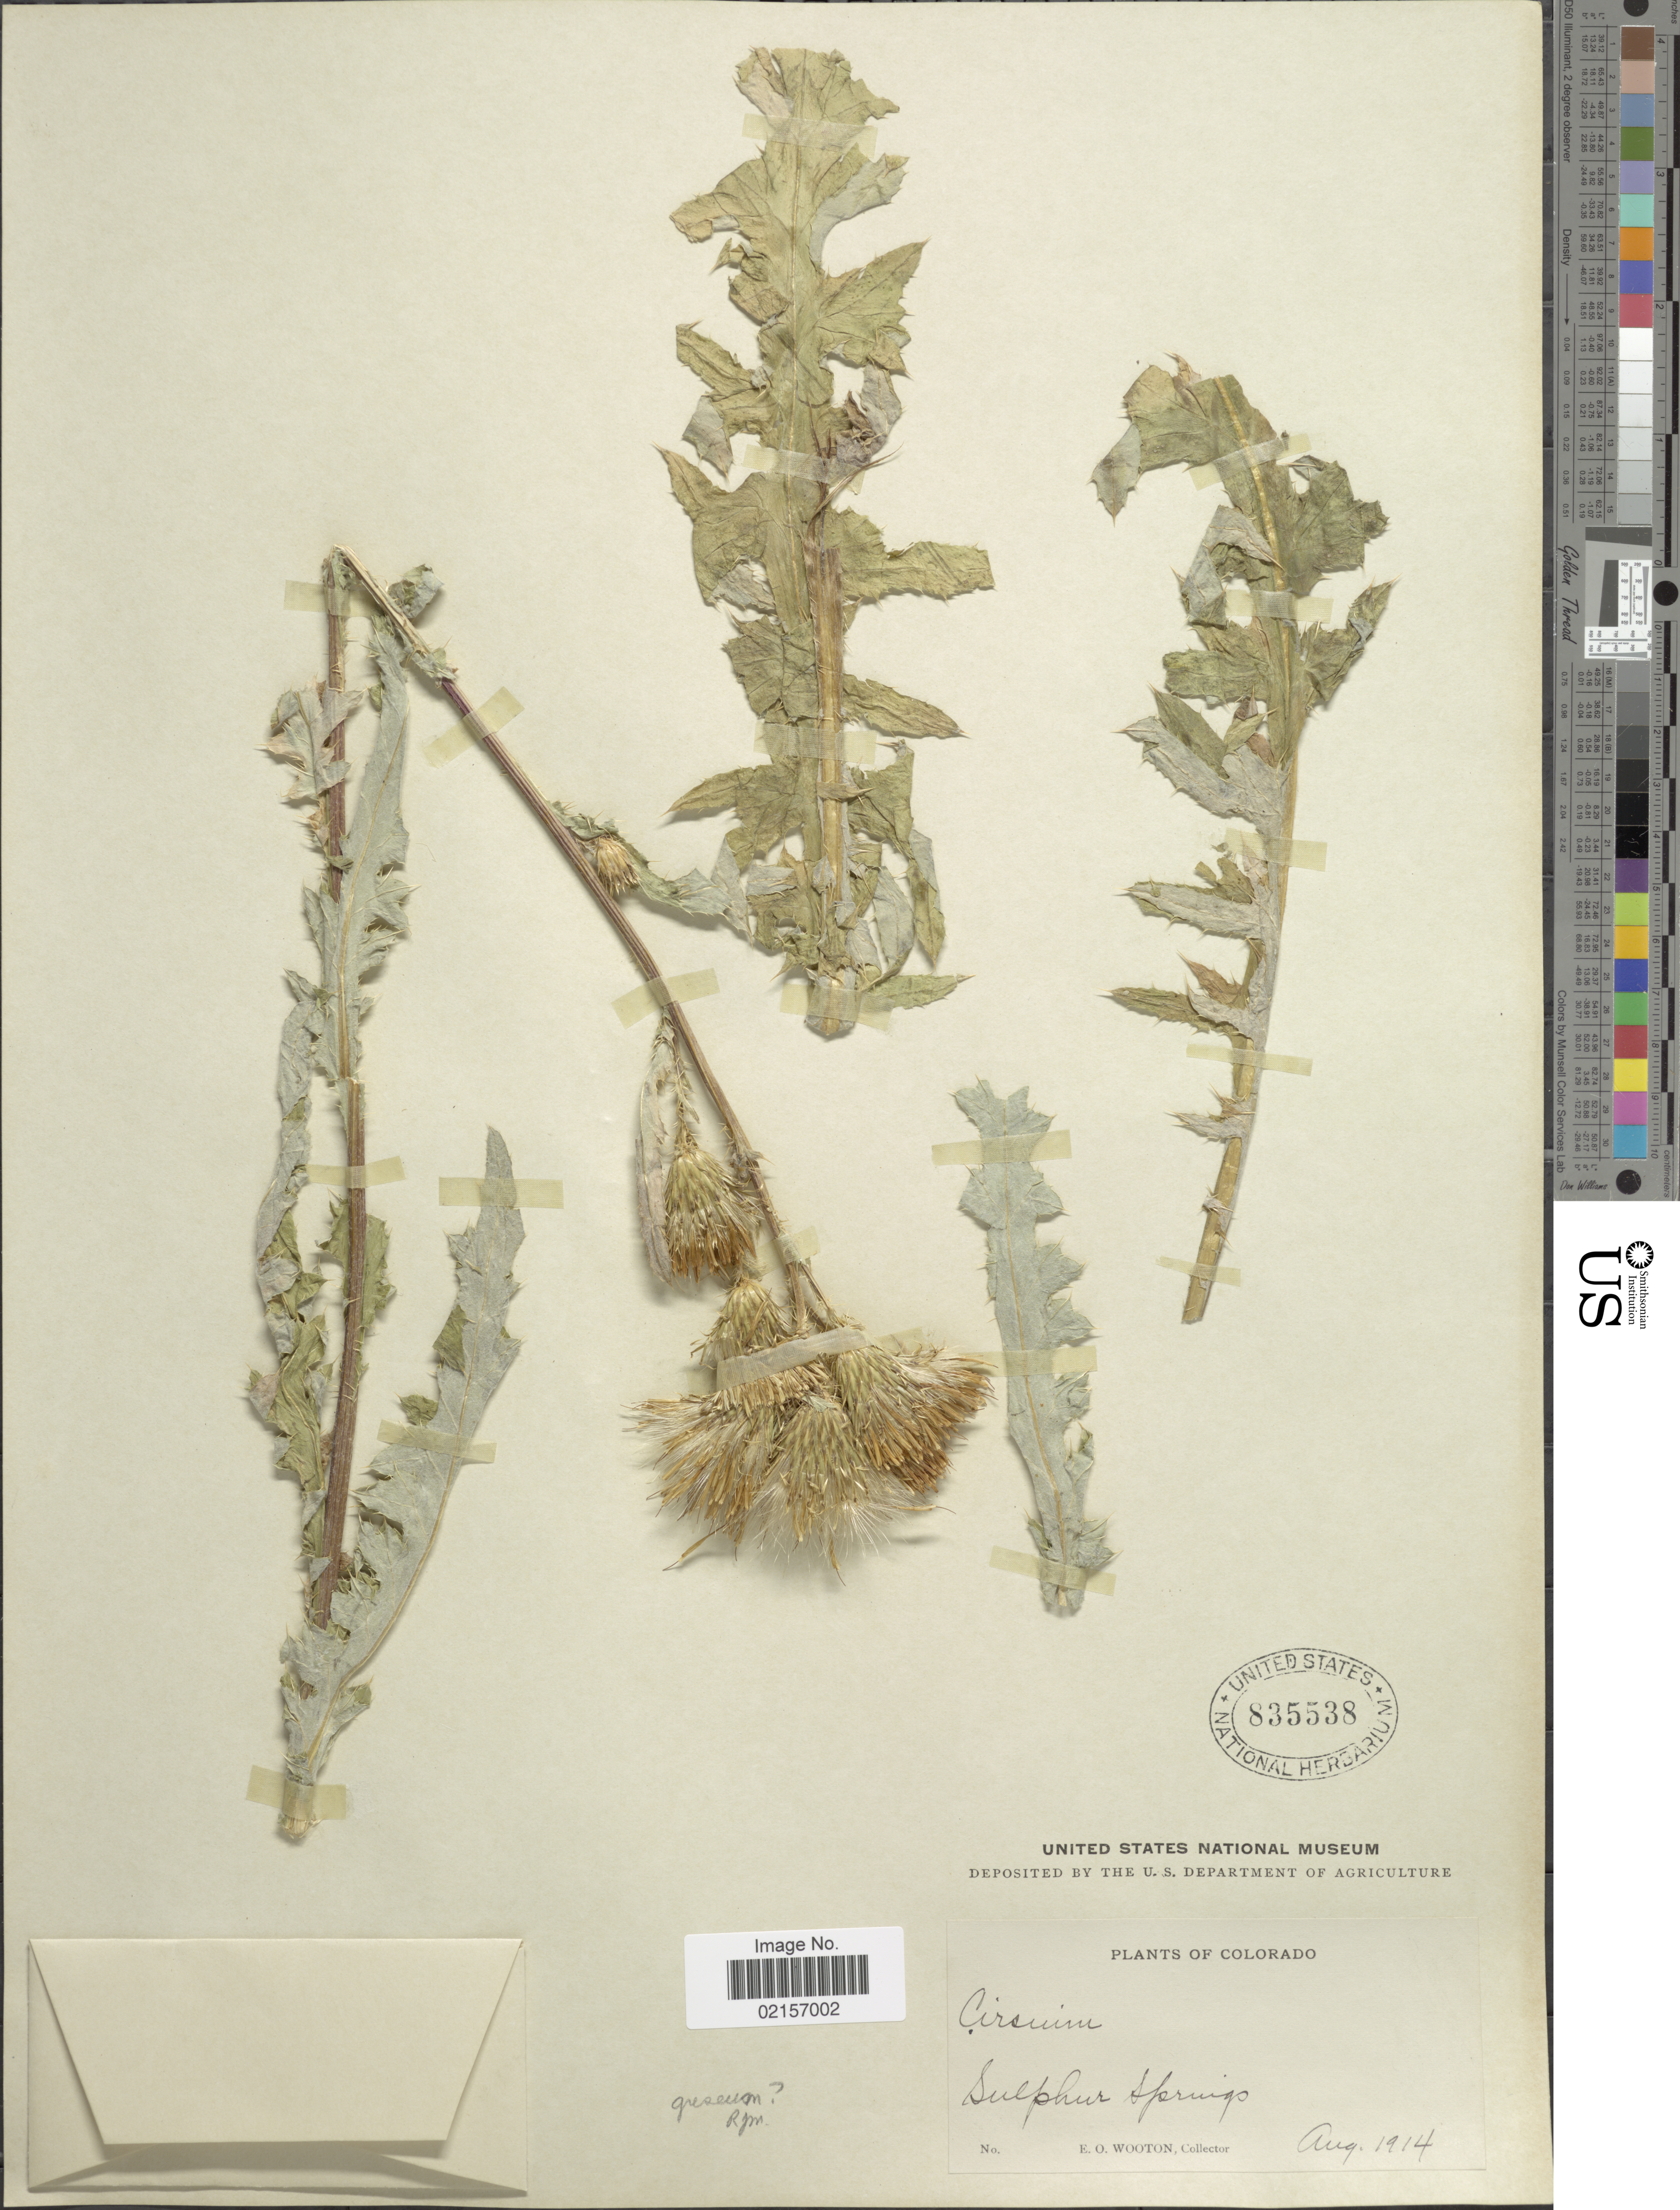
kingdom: Plantae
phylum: Tracheophyta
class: Magnoliopsida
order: Asterales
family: Asteraceae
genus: Cirsium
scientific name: Cirsium scariosum var. americanum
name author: (A. Gray) D.J. Keil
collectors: E. O. Wooton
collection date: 1914-08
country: United States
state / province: Colorado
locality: Suplhur Springs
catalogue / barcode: US 835538